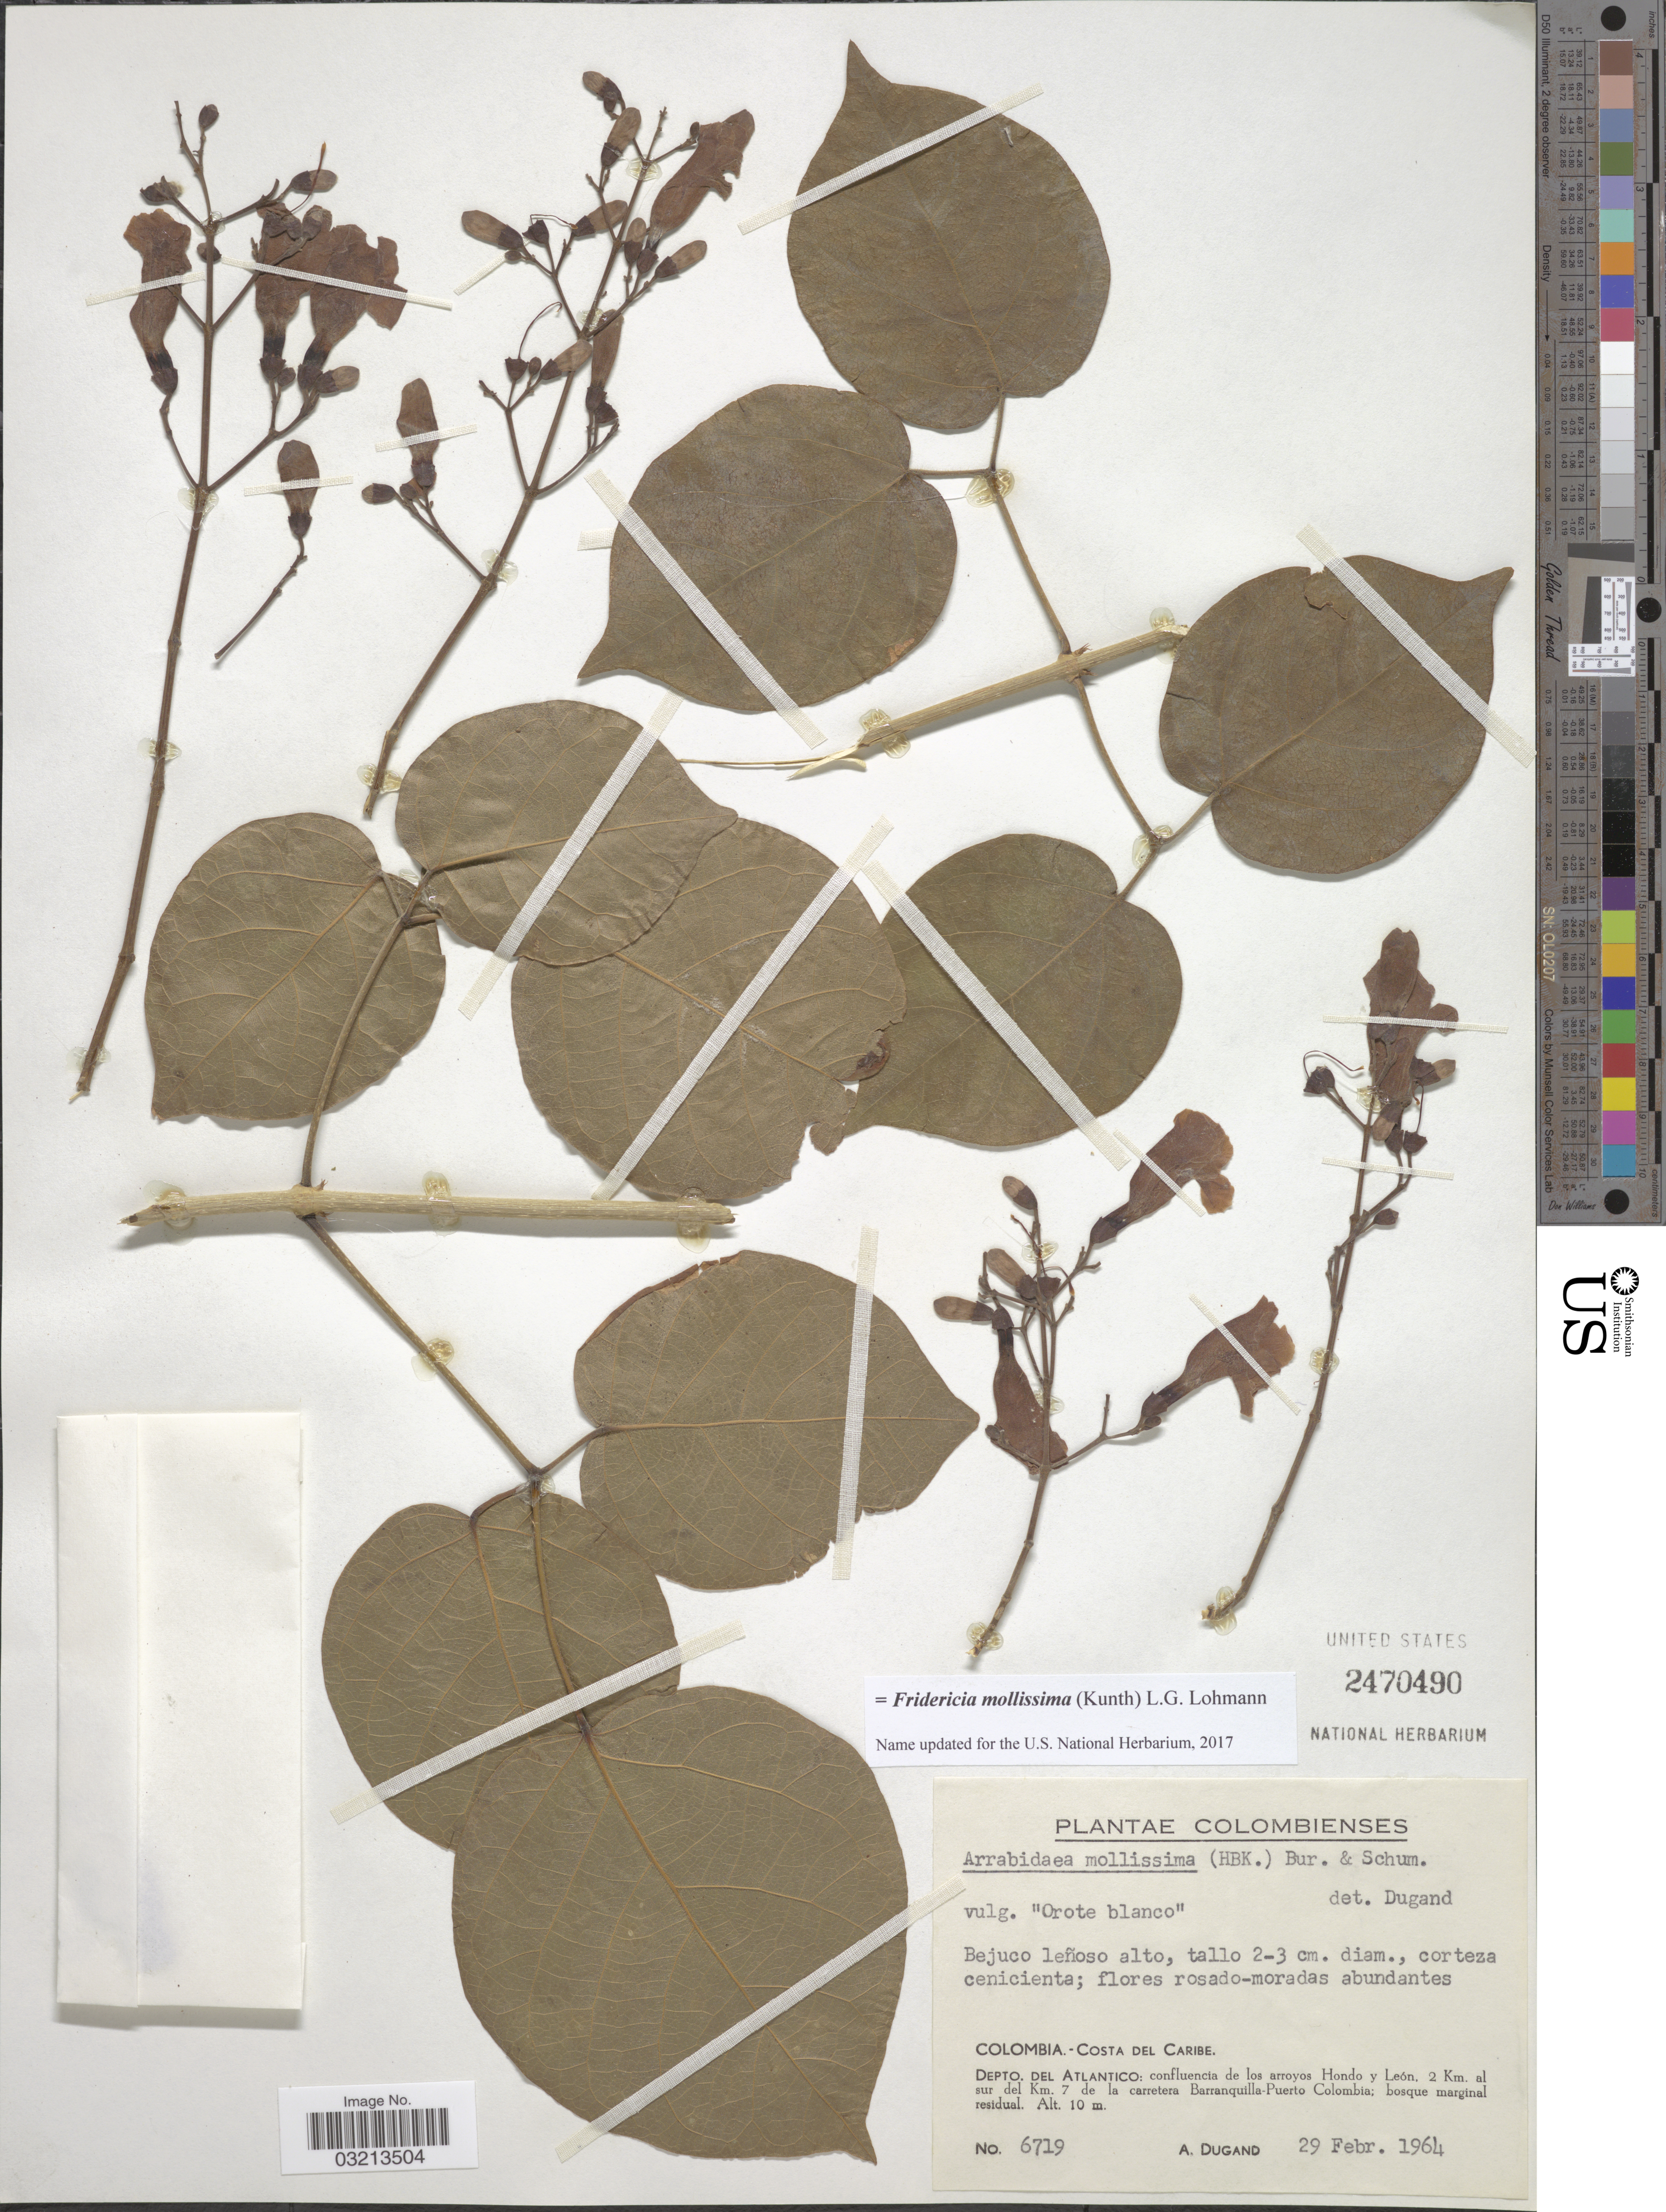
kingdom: Plantae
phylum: Tracheophyta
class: Magnoliopsida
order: Lamiales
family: Bignoniaceae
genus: Fridericia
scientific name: Fridericia mollissima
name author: (Kunth) L.G. Lohmann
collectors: A. Dugand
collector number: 6719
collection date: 1964-02-29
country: Colombia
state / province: Atlántico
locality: Costa del Caribe. Depto. del Atlantico: confluencia de los arroyos Hondo y León, 2 Km. al sur del Km. 7 de la carretera Barranquilla-Puerto Colombia.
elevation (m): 10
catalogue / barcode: US 2470490